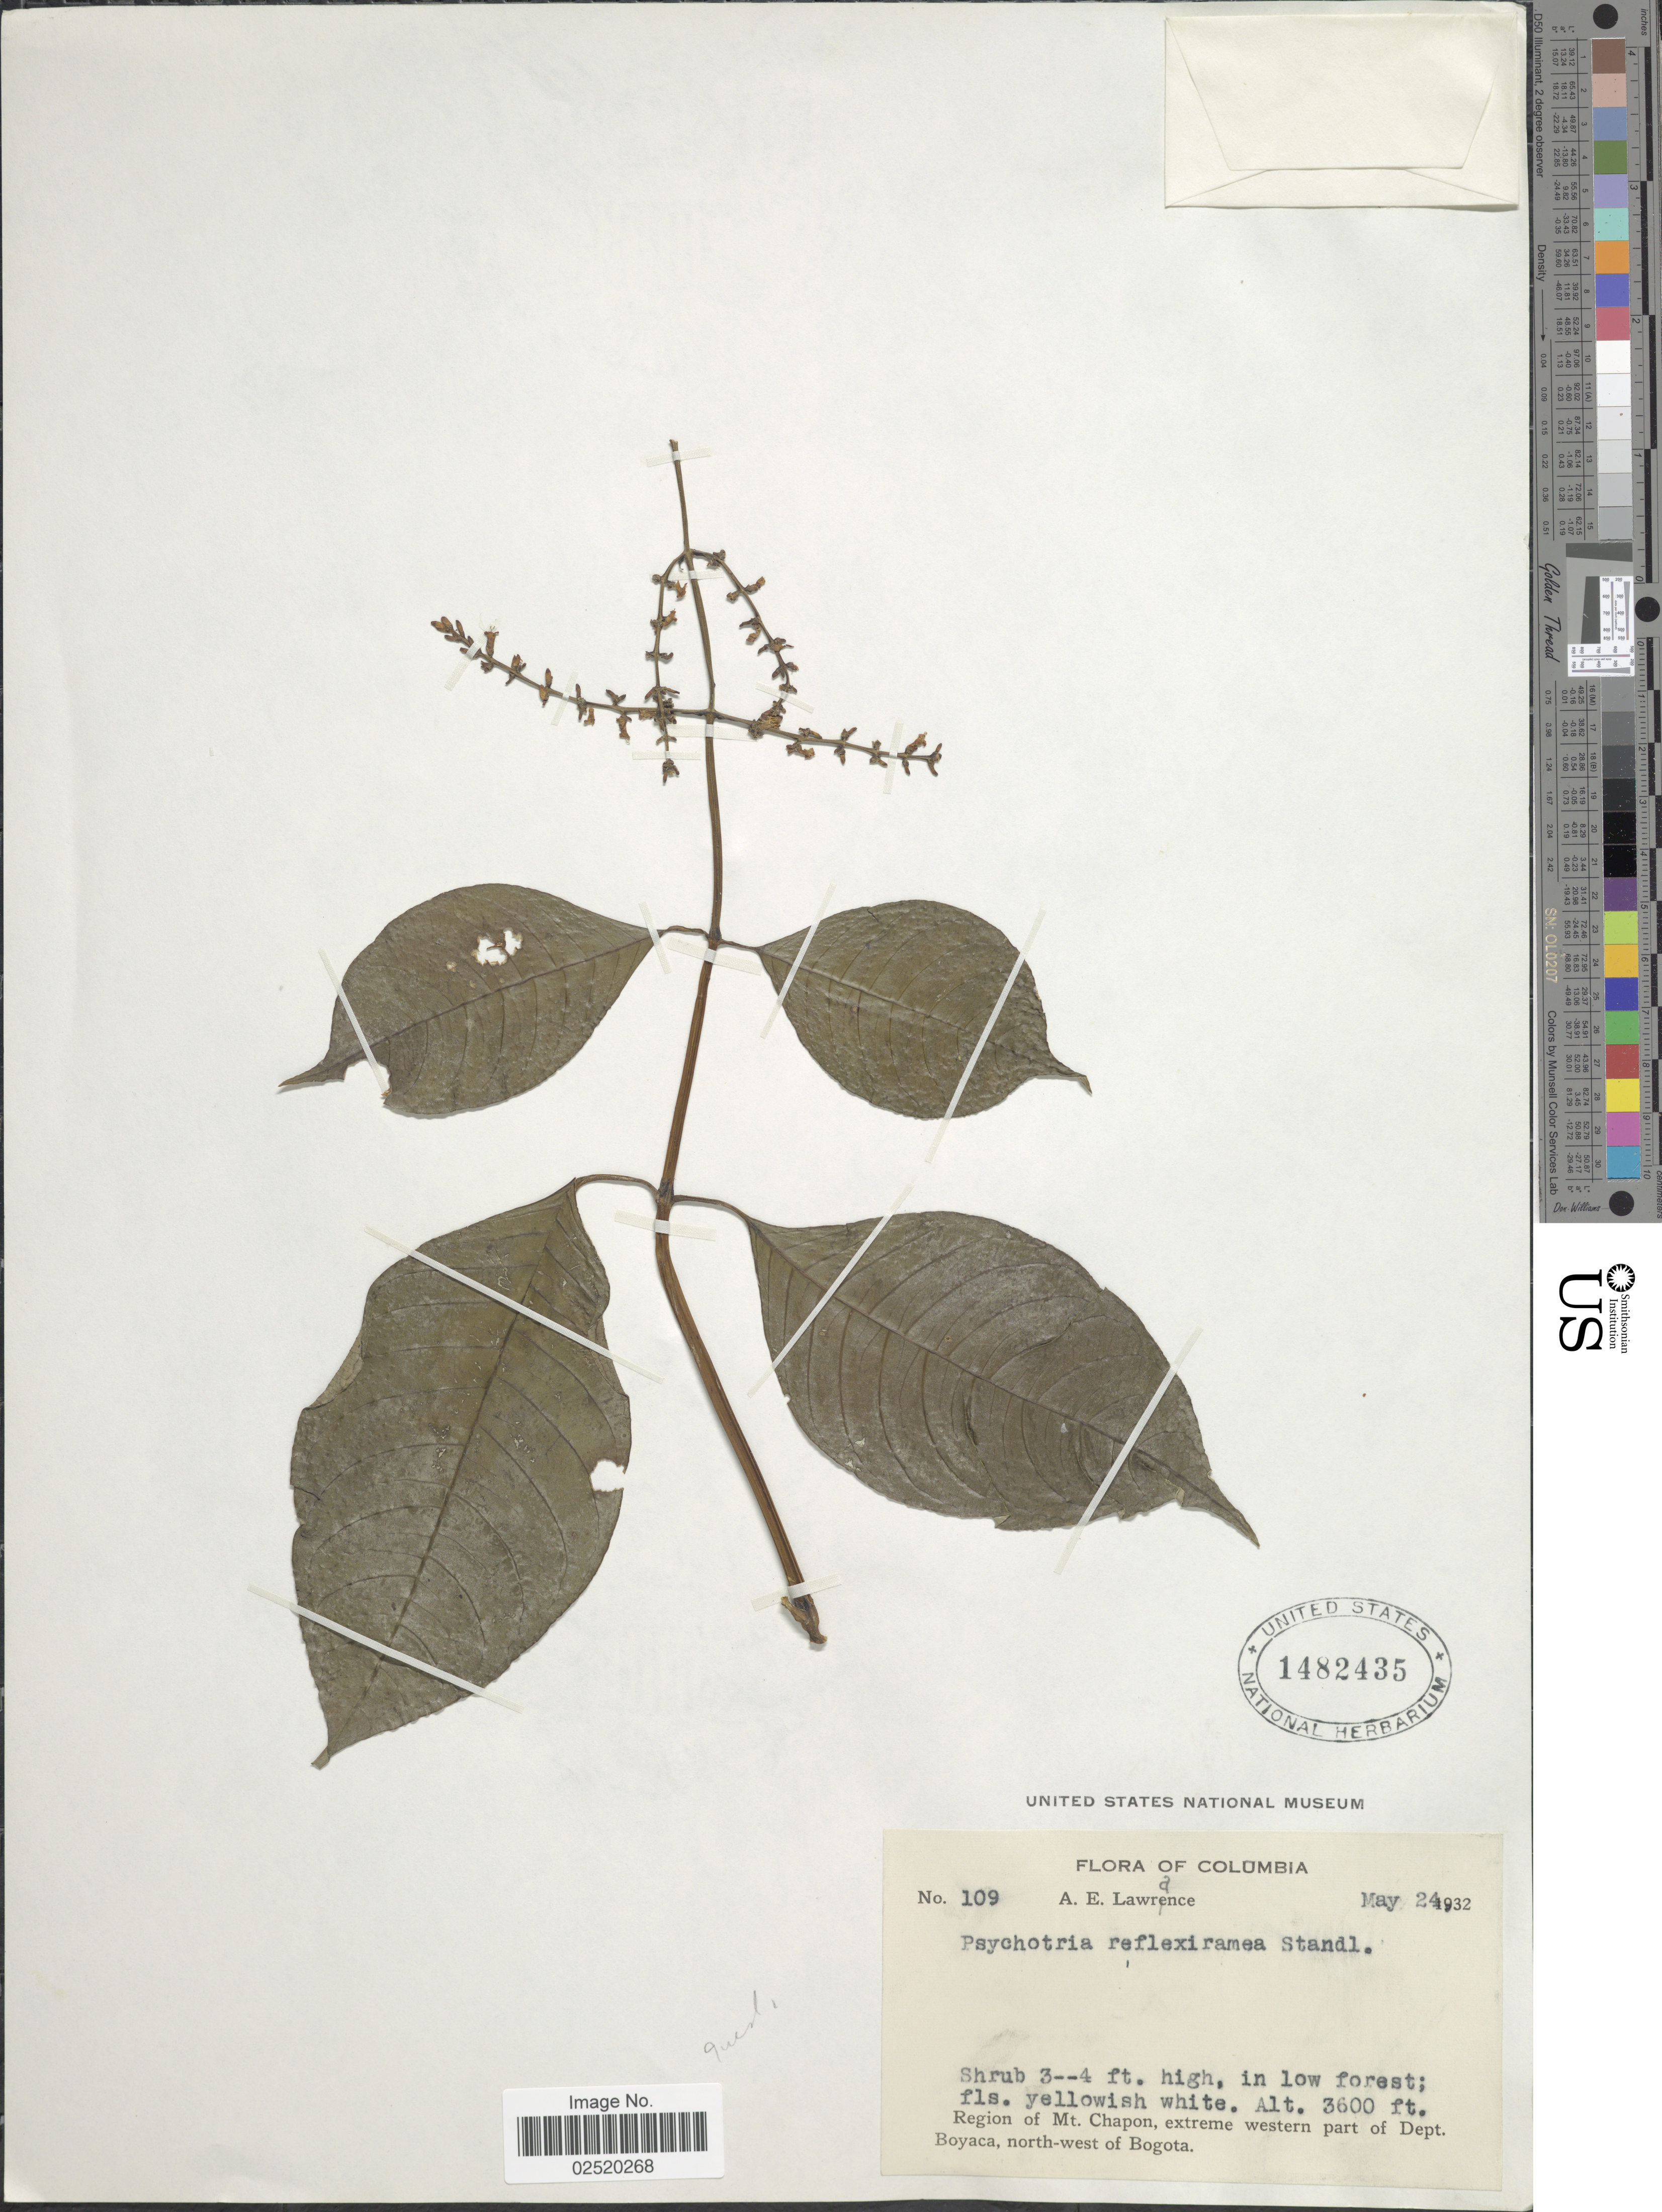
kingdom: Plantae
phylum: Tracheophyta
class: Magnoliopsida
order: Gentianales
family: Rubiaceae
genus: Psychotria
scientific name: Psychotria reflexiramea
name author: Standl.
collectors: A. Lawrance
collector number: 109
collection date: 1932-05-24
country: Colombia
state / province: Boyacá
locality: Region of Mt. Chapon, extreme western part of Dept. Boyaca, north-west of Bogota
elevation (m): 1097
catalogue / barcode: US 1482435